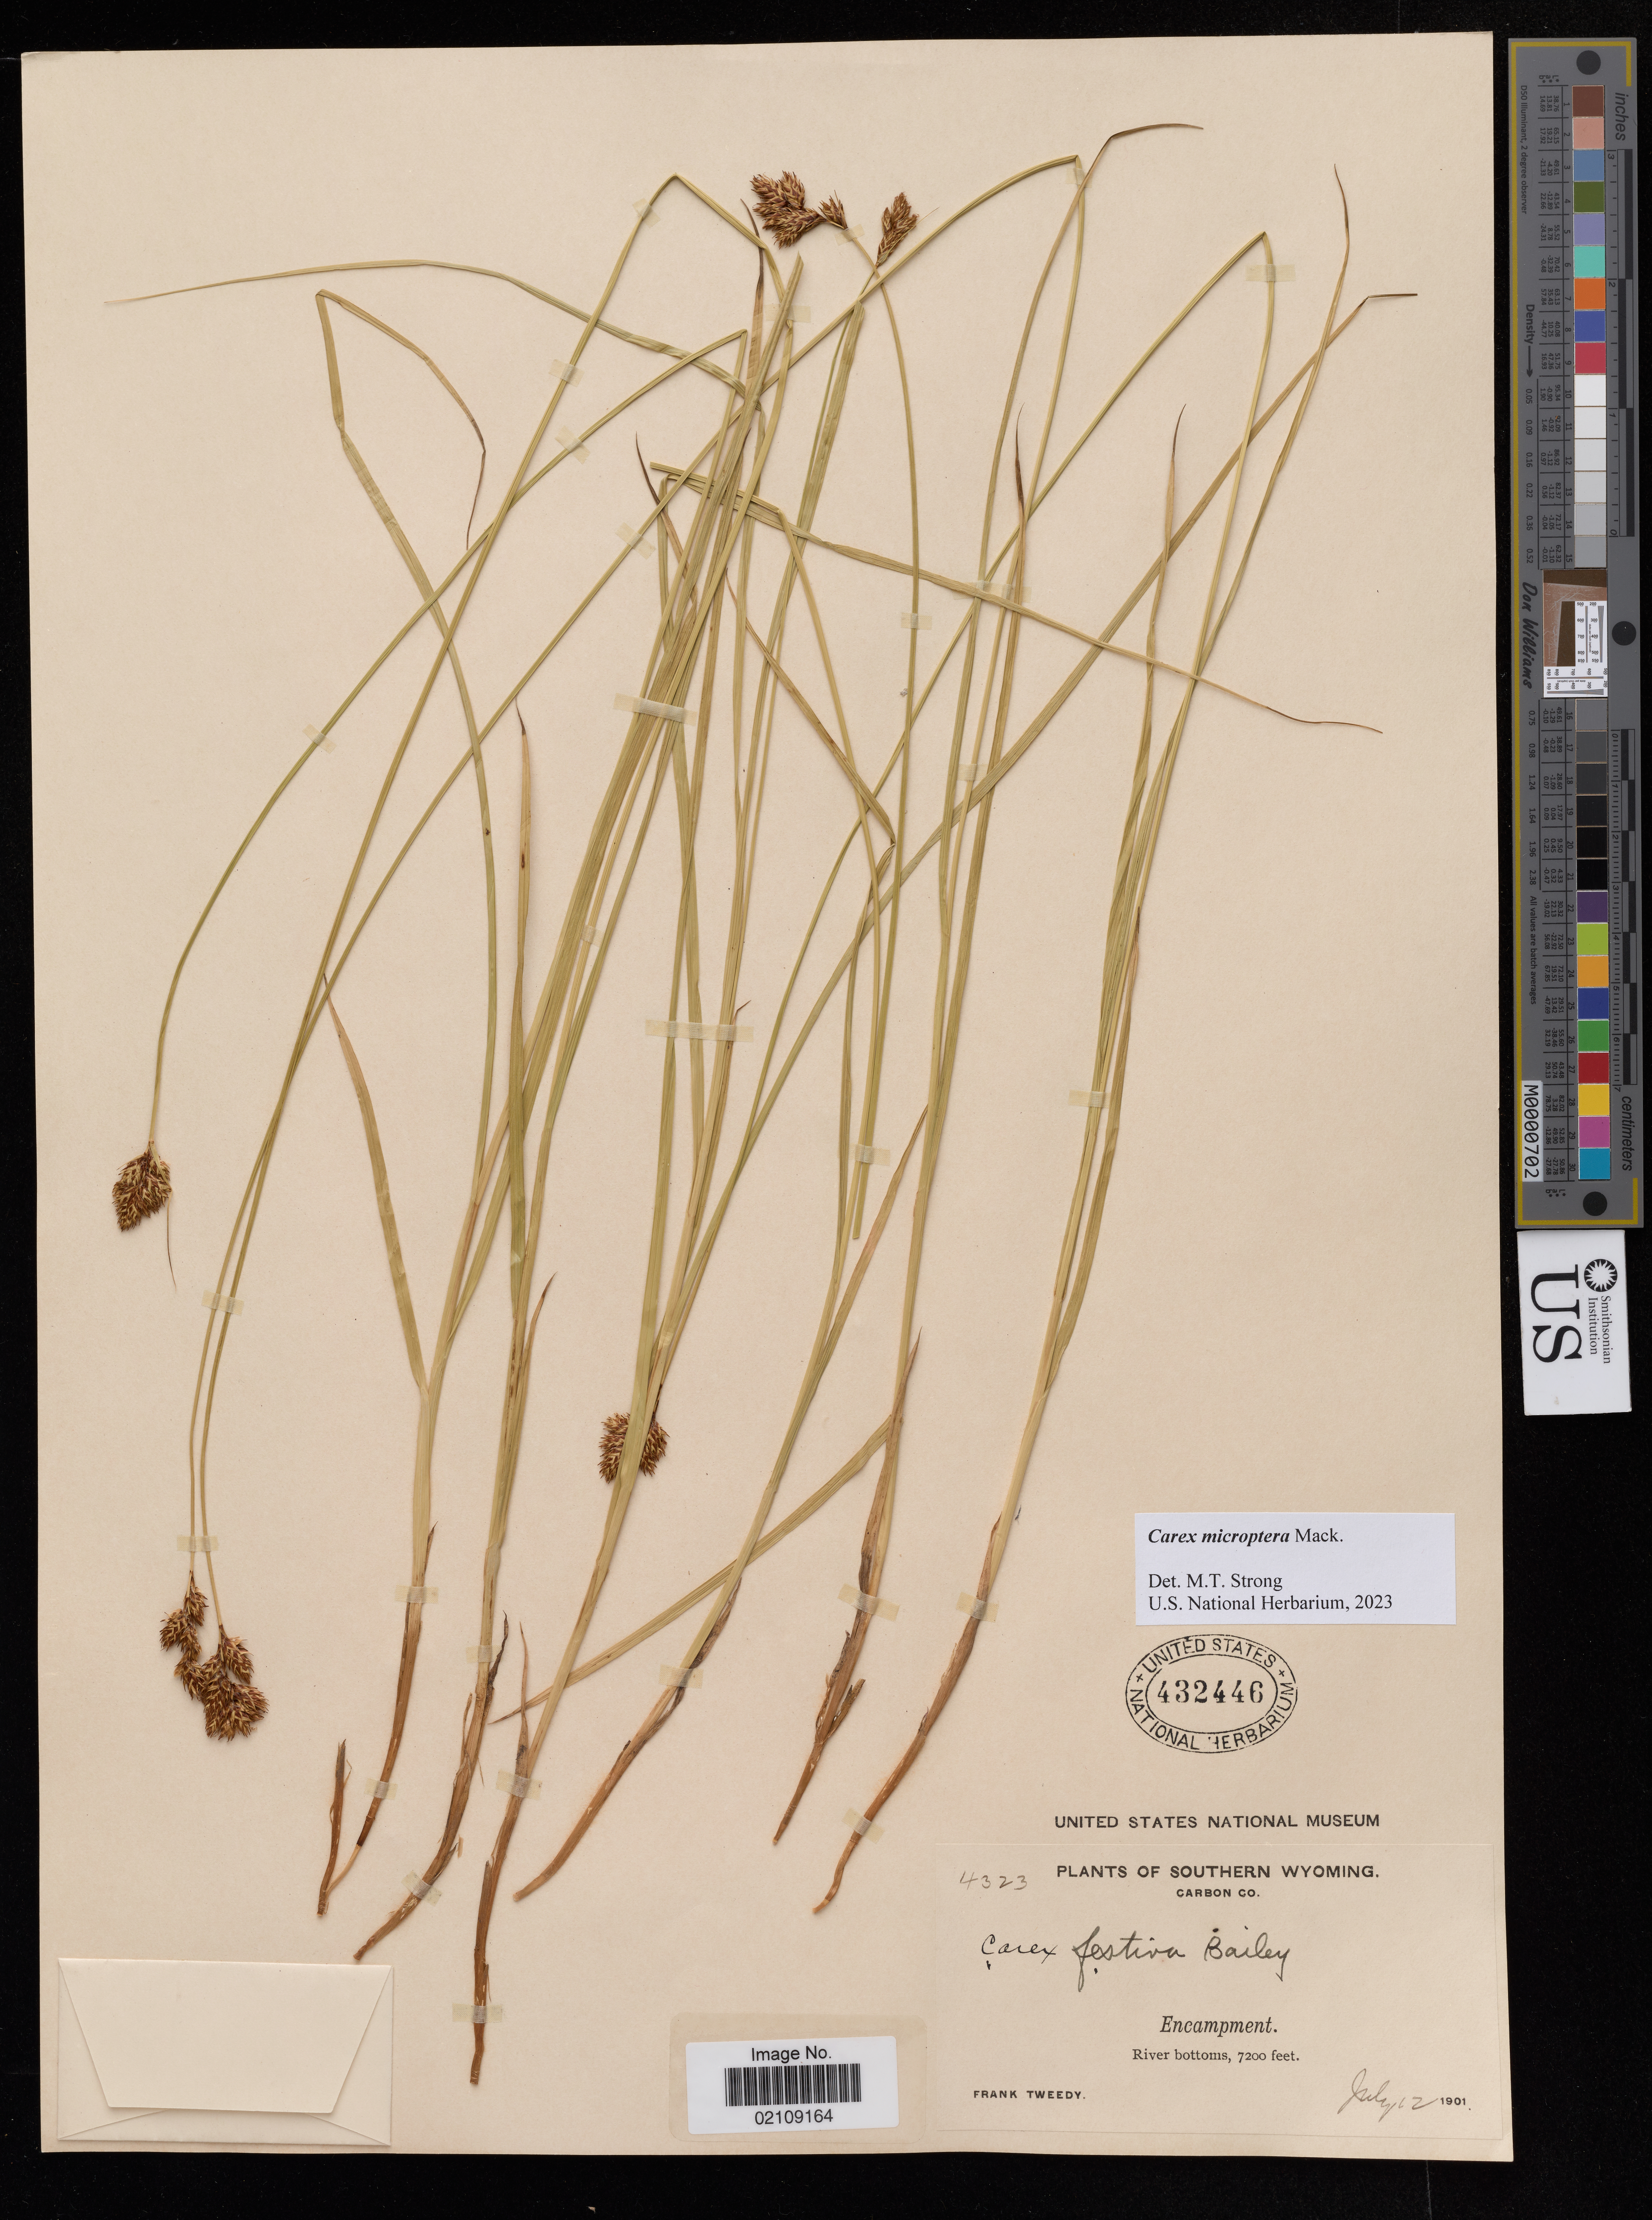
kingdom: Plantae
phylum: Tracheophyta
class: Liliopsida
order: Poales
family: Cyperaceae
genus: Carex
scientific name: Carex microptera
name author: Mack.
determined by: Strong, Mark T., (BOT), Smithsonian Institution - National Museum of Natural History (UNITED STATES)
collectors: F. Tweedy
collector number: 4323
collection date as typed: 12 Jul 1901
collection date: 1901-07-12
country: United States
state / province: Wyoming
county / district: Carbon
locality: Encampment.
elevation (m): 2195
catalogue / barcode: US 432446